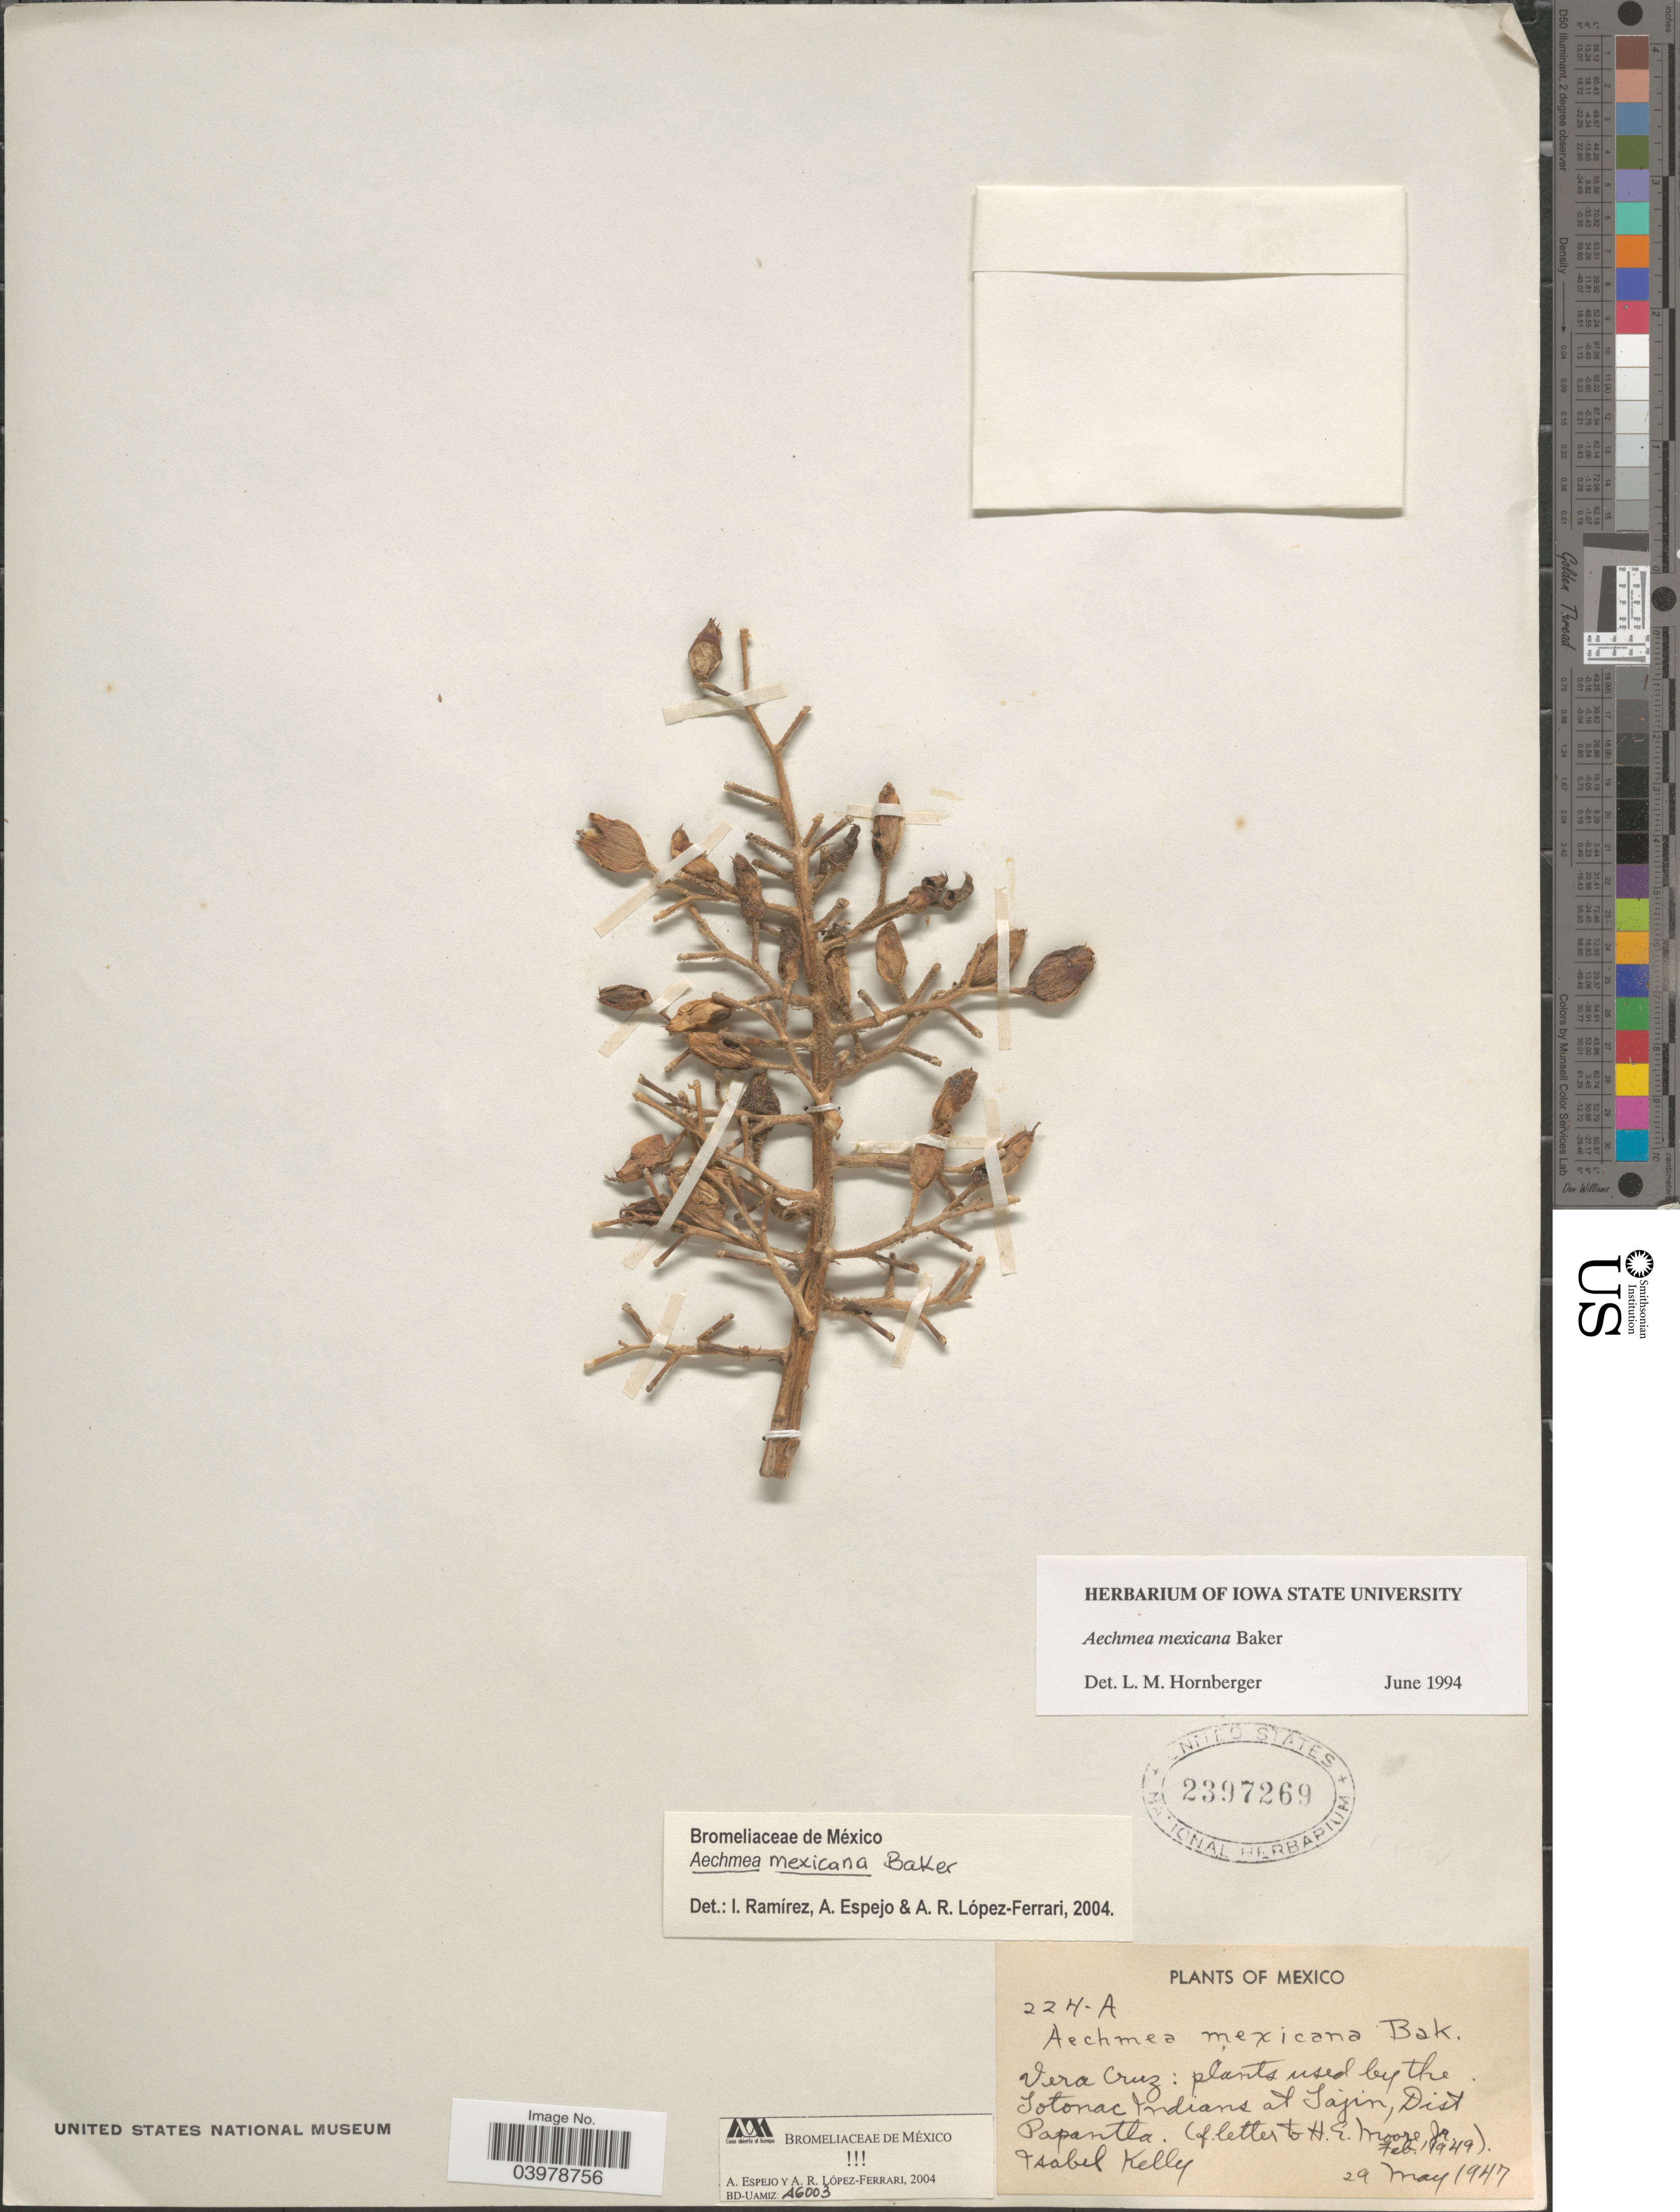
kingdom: Plantae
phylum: Tracheophyta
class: Liliopsida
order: Poales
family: Bromeliaceae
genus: Aechmea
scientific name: Aechmea mexicana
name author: Baker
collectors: I. Kelly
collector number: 224-A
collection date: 1947-05-29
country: Mexico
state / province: Veracruz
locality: Vera Cruz: used by the Totonac Indians at Tajin, Dist Papantla.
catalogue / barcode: US 2397269